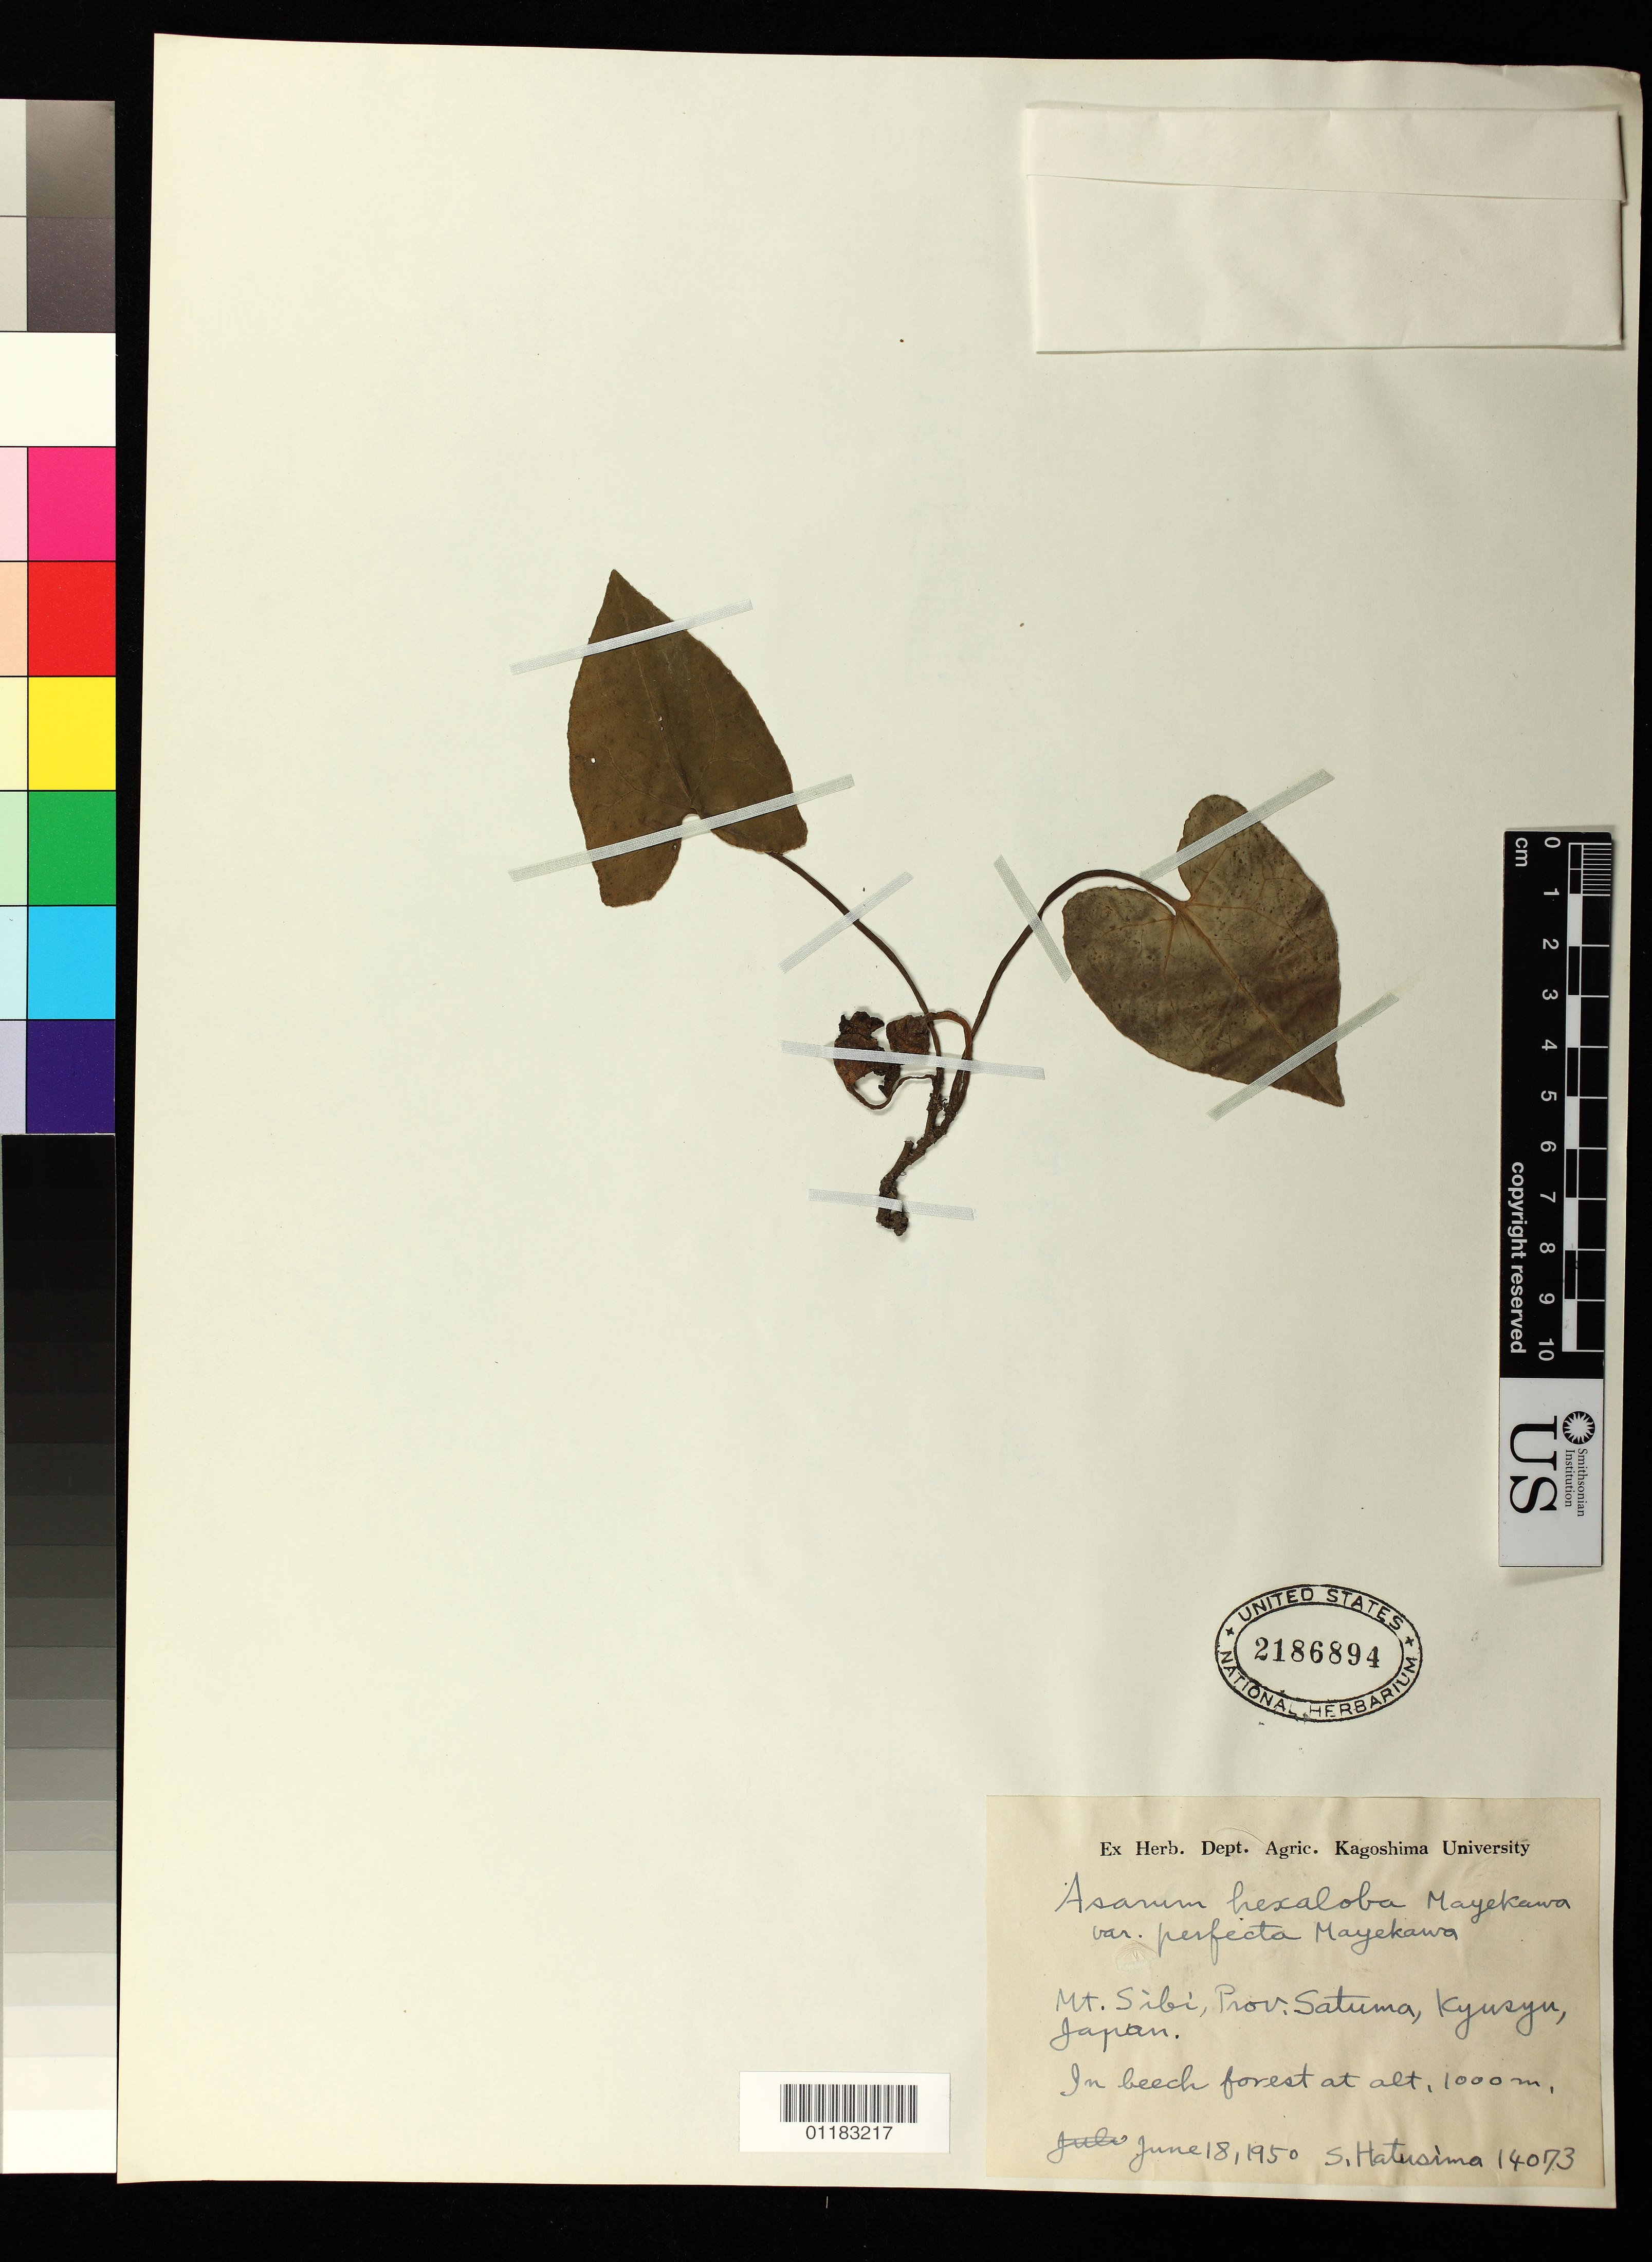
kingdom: Plantae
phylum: Tracheophyta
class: Magnoliopsida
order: Piperales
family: Aristolochiaceae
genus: Asarum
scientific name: Asarum hexalobum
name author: F. Maek.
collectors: S. Hatusima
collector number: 14073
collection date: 1950-06-18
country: Japan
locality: Mt. Sibi, Prov. Satuma, Kyushu.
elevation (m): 1000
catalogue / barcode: US 2186894